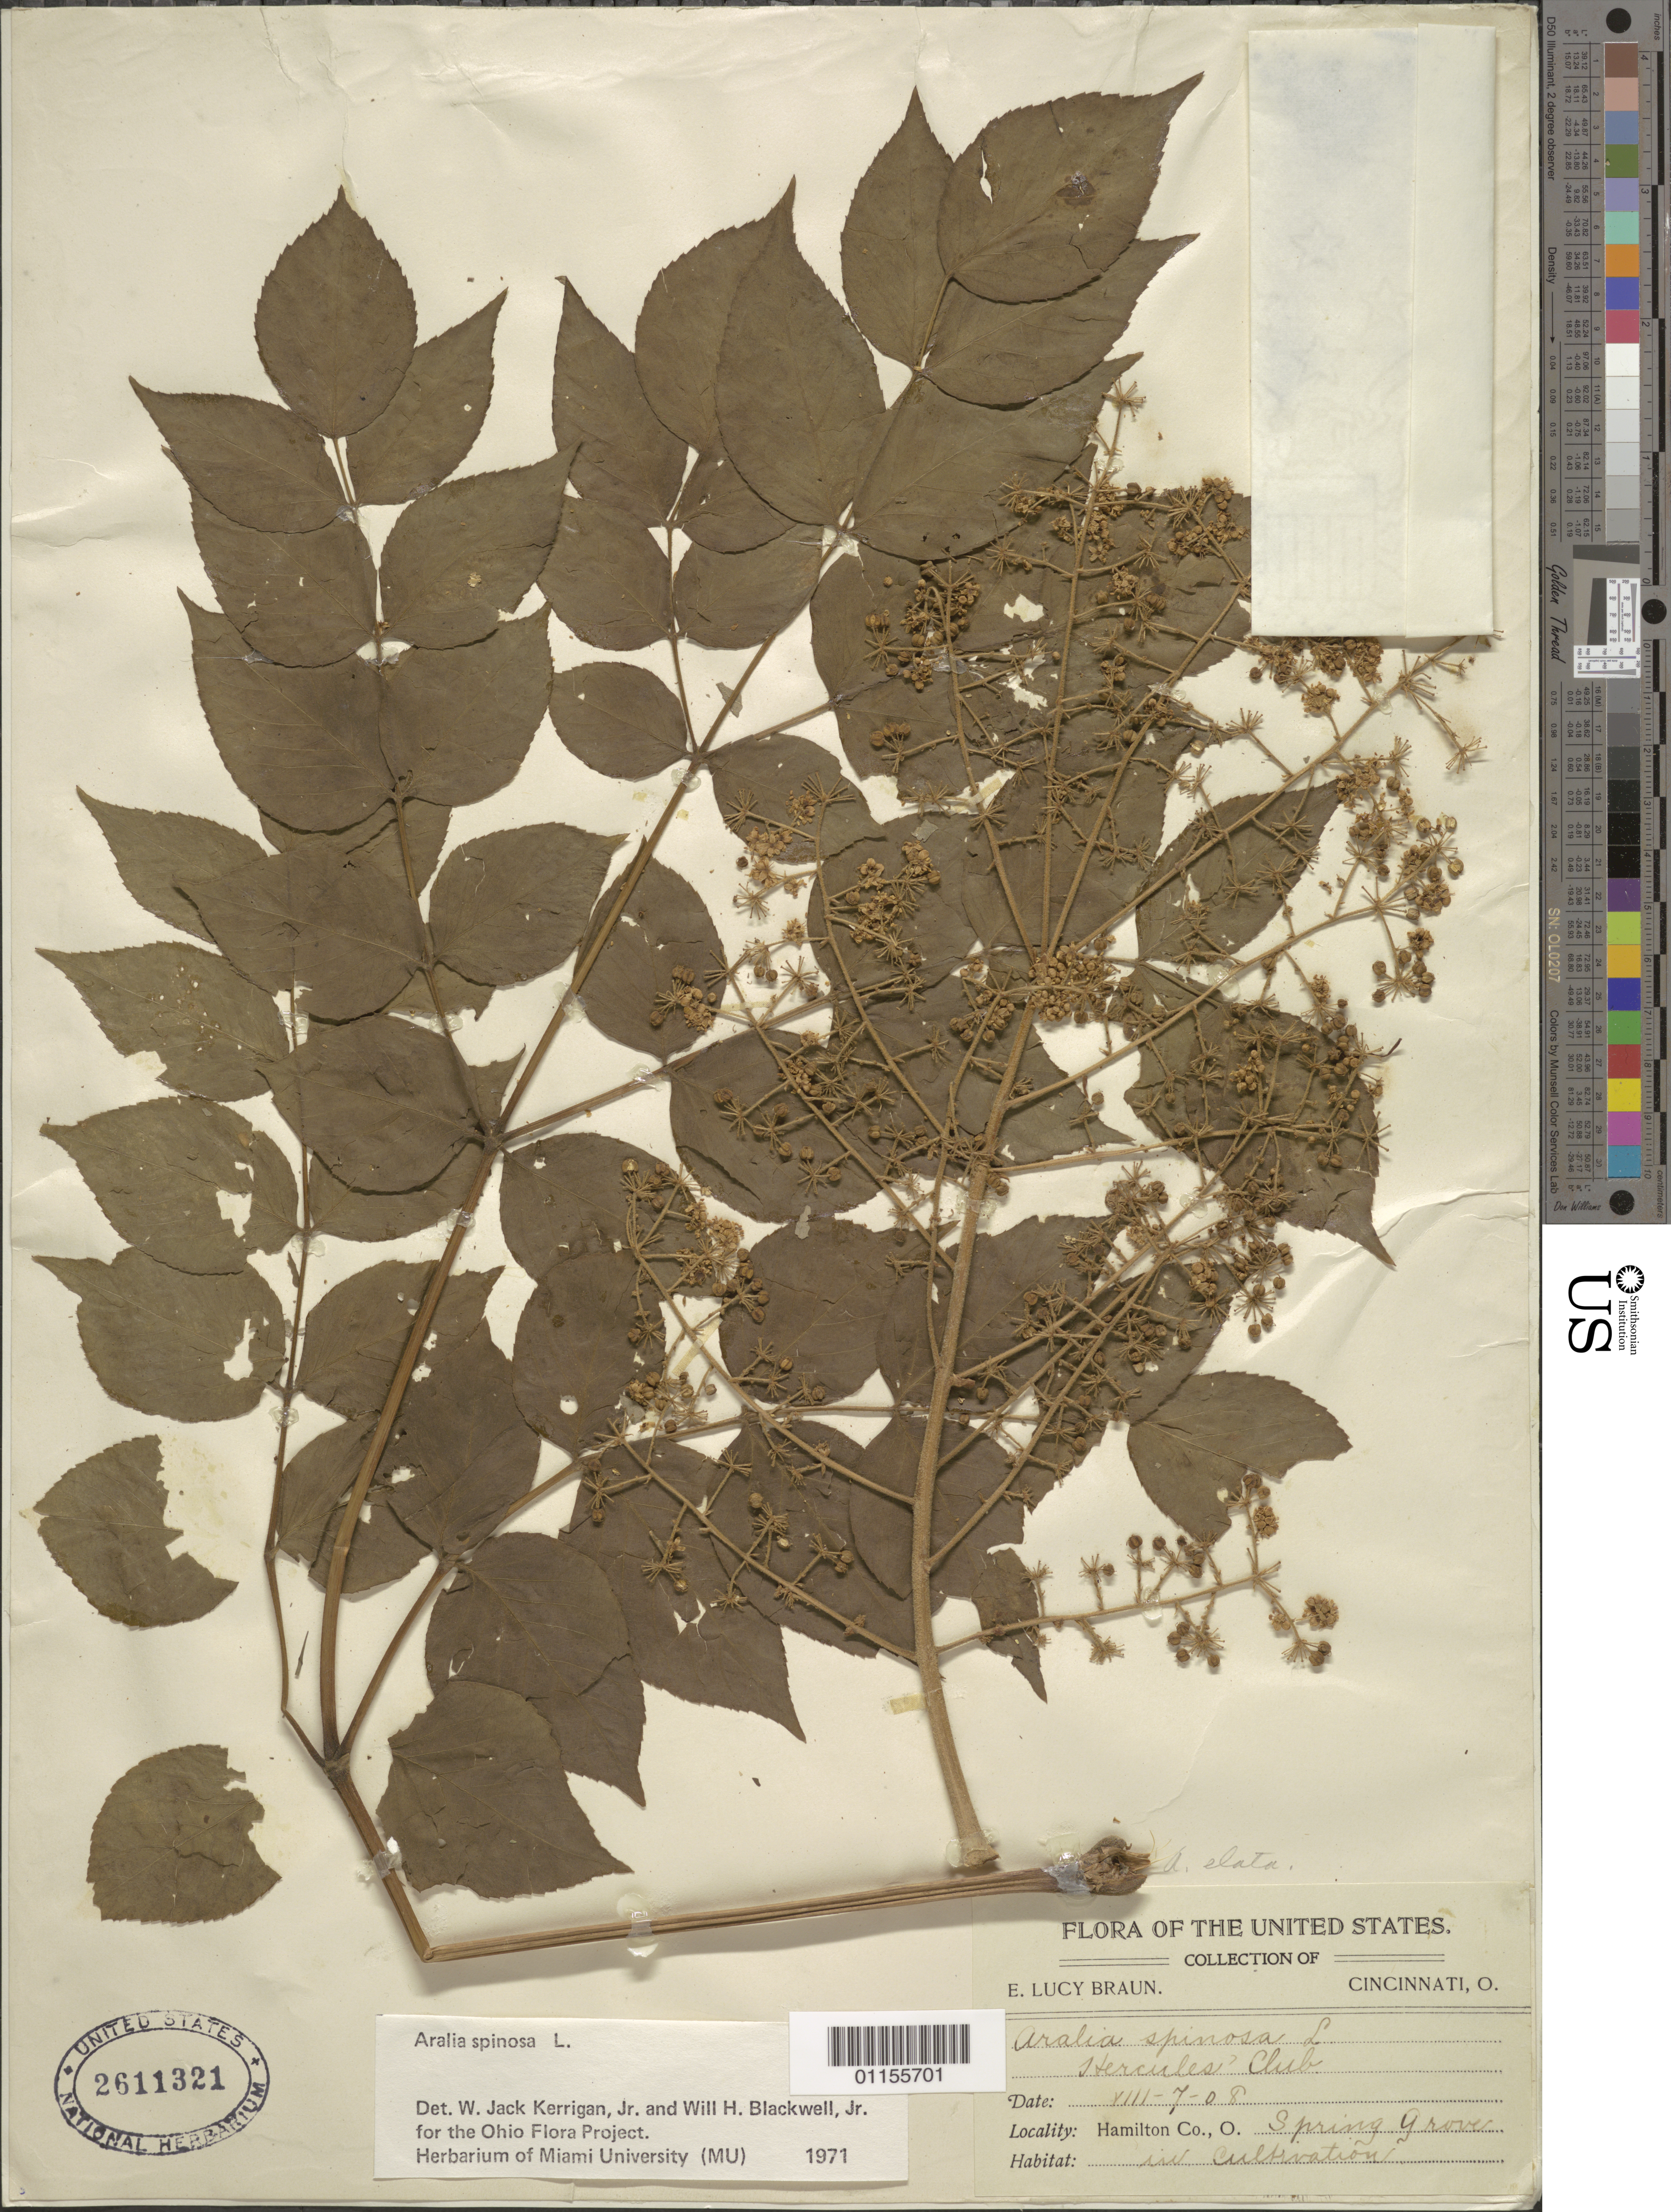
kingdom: Plantae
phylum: Tracheophyta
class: Magnoliopsida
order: Apiales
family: Araliaceae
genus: Aralia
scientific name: Aralia spinosa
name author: L.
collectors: E. L. Braun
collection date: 1908-08-07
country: United States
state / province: Ohio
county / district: Hamilton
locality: Spring Grove.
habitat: In cultivation.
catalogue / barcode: US 2611321